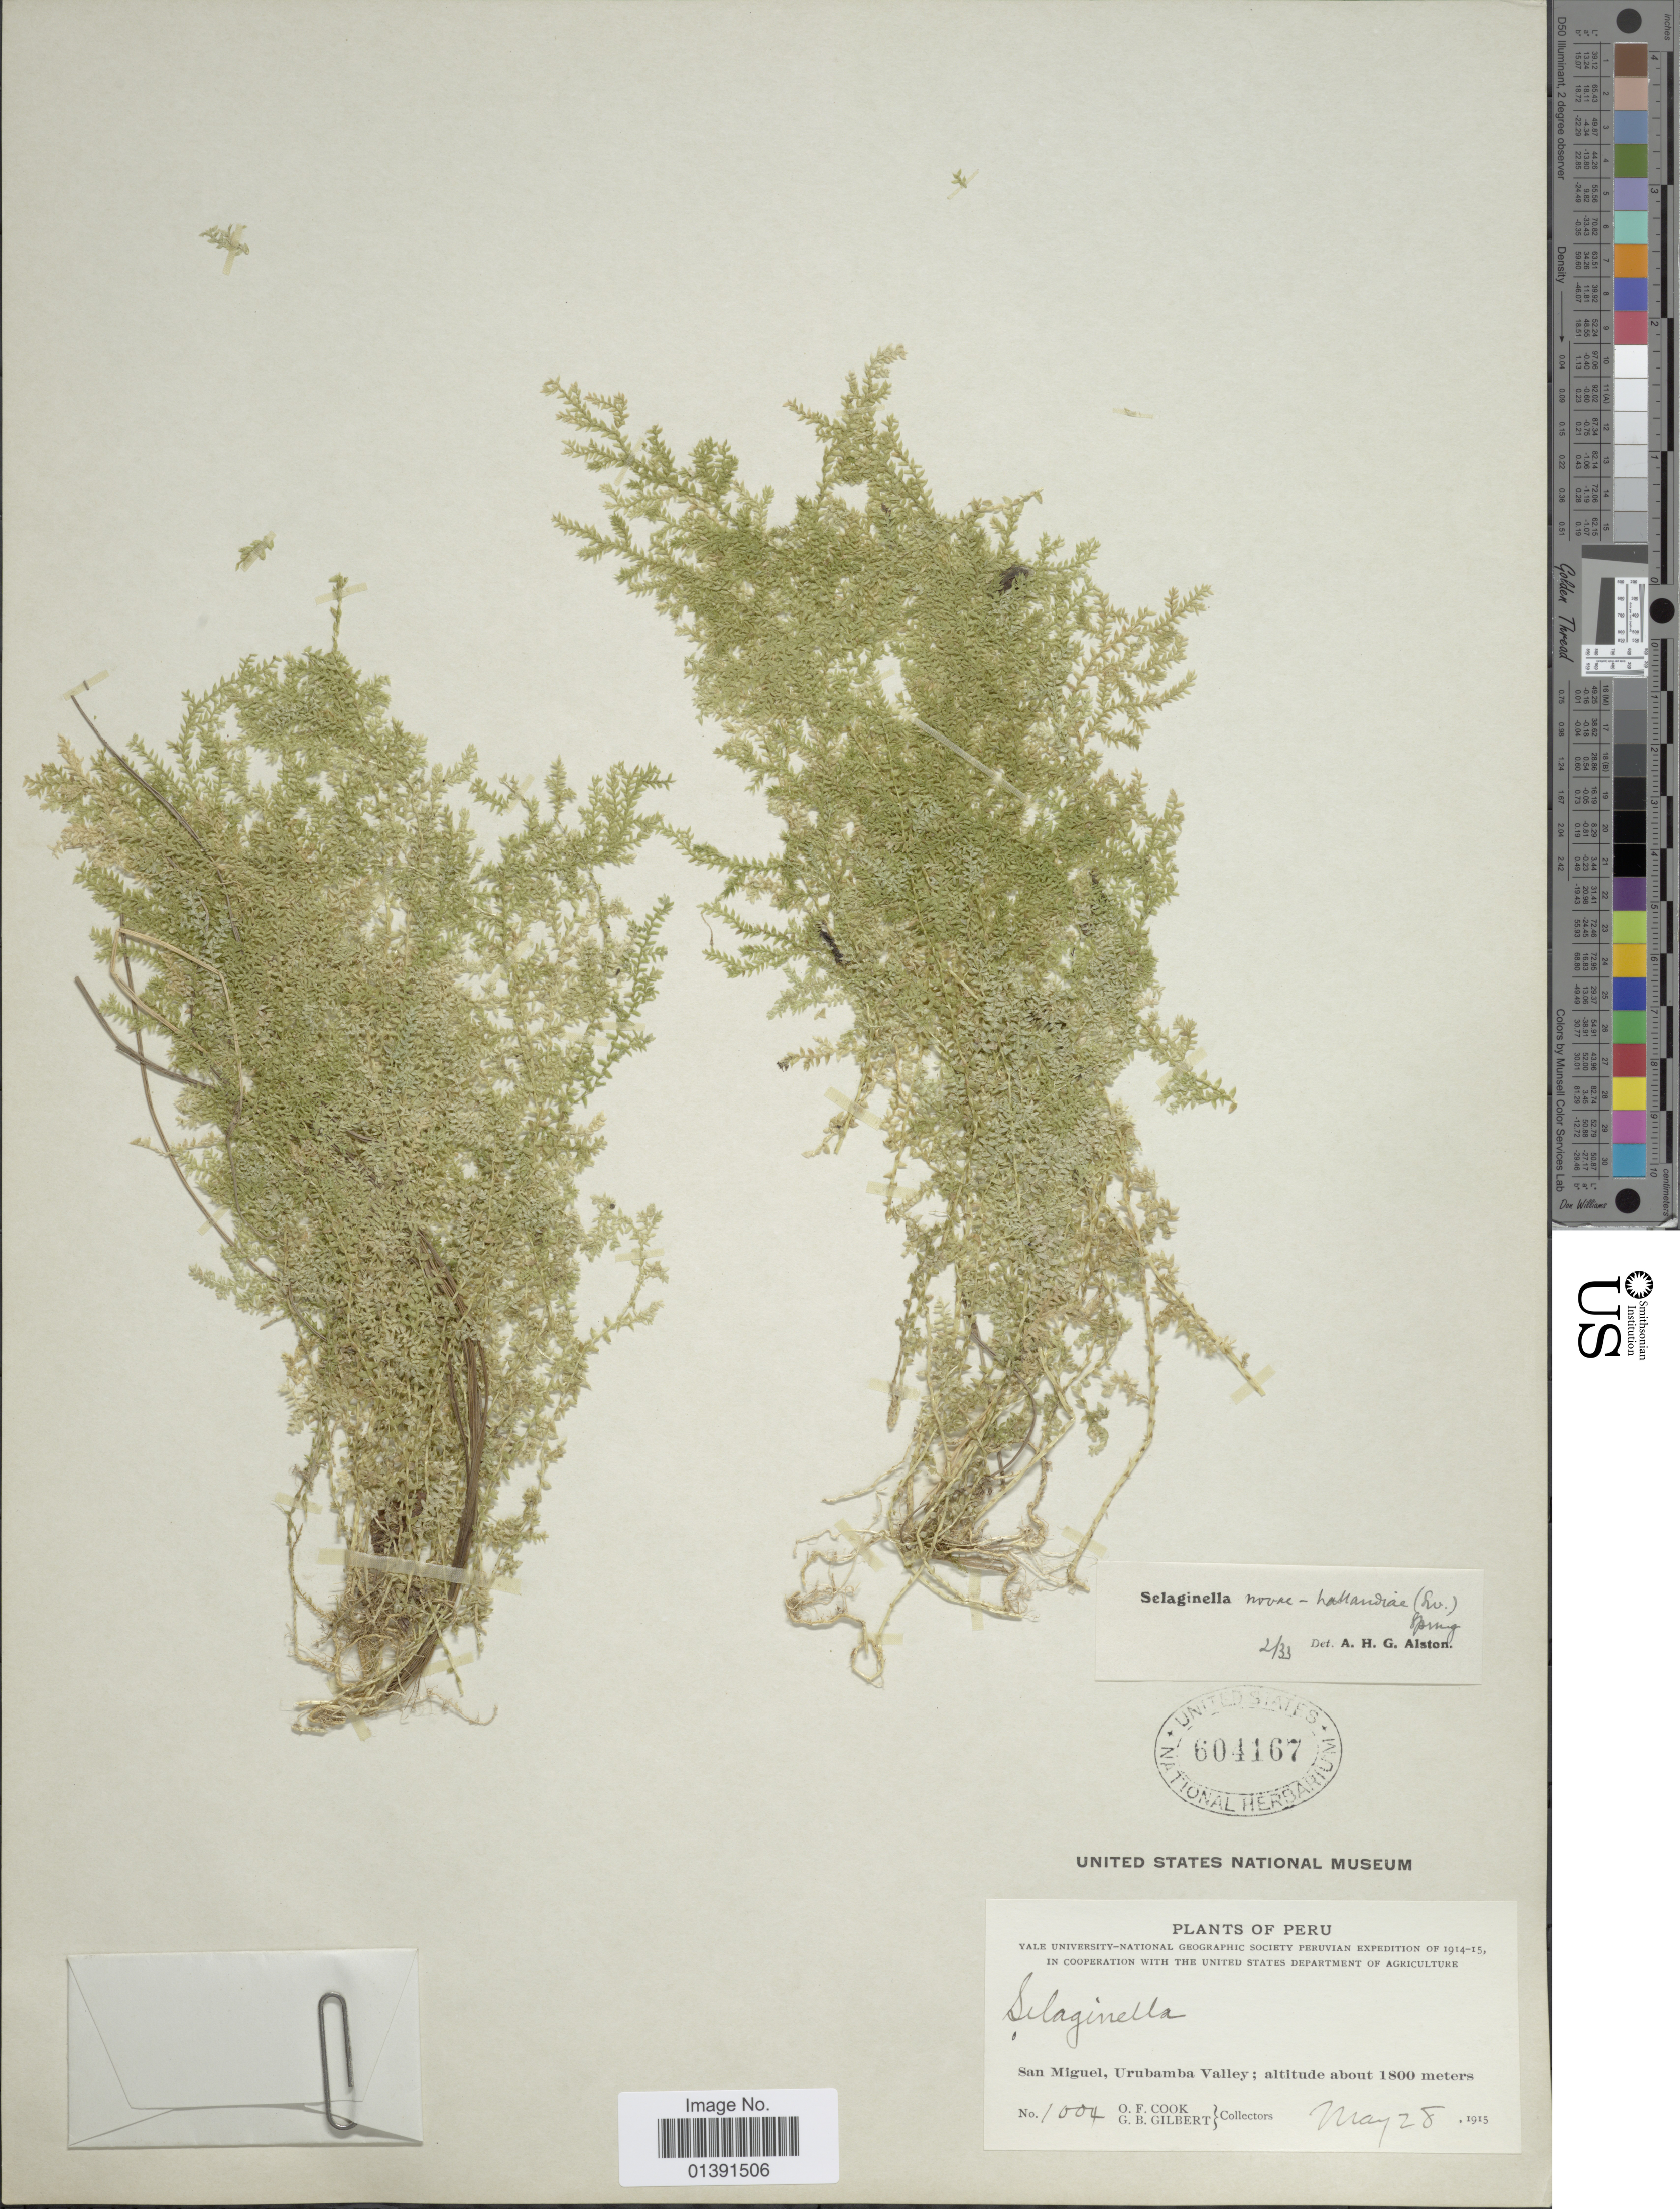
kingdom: Plantae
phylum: Tracheophyta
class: Lycopodiopsida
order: Selaginellales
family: Selaginellaceae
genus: Selaginella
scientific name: Selaginella novae-hollandiae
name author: (Sw.) Spring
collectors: O. F. Cook & G. B. Gilbert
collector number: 1004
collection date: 1915-05-28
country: Peru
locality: San Miguel, Urubamba Valley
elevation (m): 1800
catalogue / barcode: US 604167